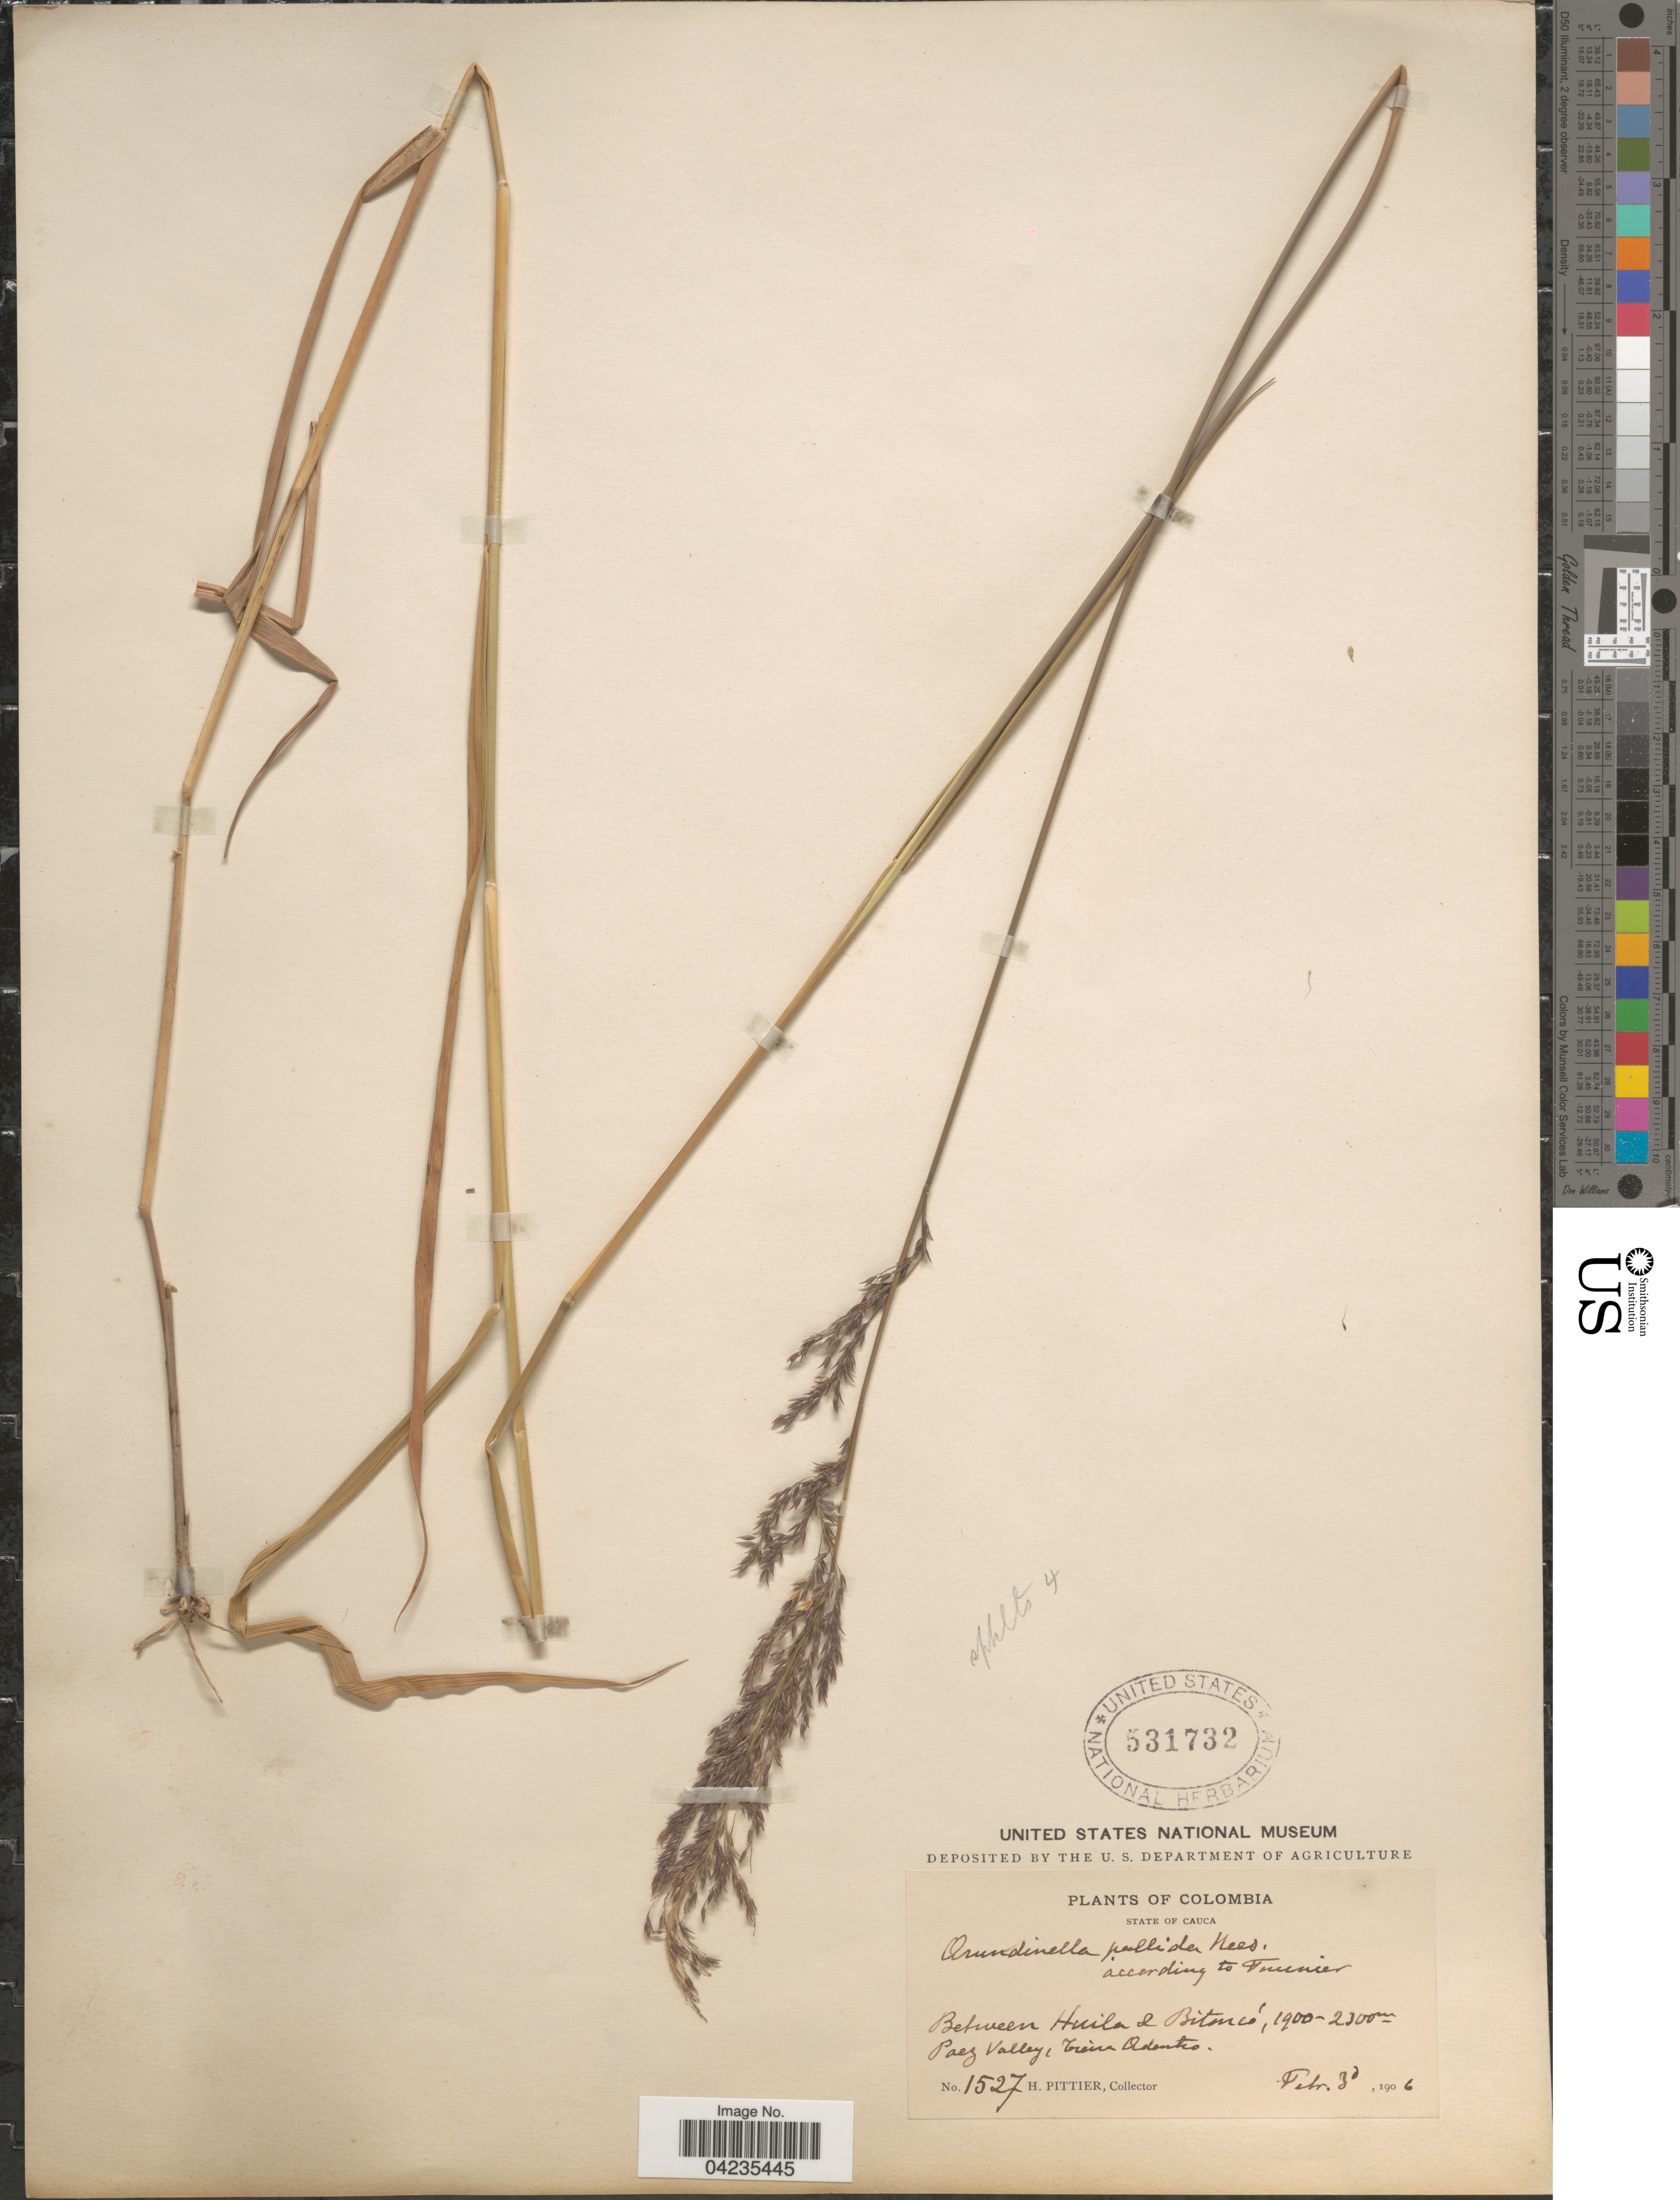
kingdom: Plantae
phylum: Tracheophyta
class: Liliopsida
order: Poales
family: Poaceae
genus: Arundinella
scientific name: Arundinella hispida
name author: (Humb. & Bonpl. ex Willd.) Kuntze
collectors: H. F. Pittier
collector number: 1527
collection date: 1906-02-03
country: Colombia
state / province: Cauca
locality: Between Huila & Bitoncó. Paez Valley, Tierra Adentro.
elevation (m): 1900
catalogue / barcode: US 531732